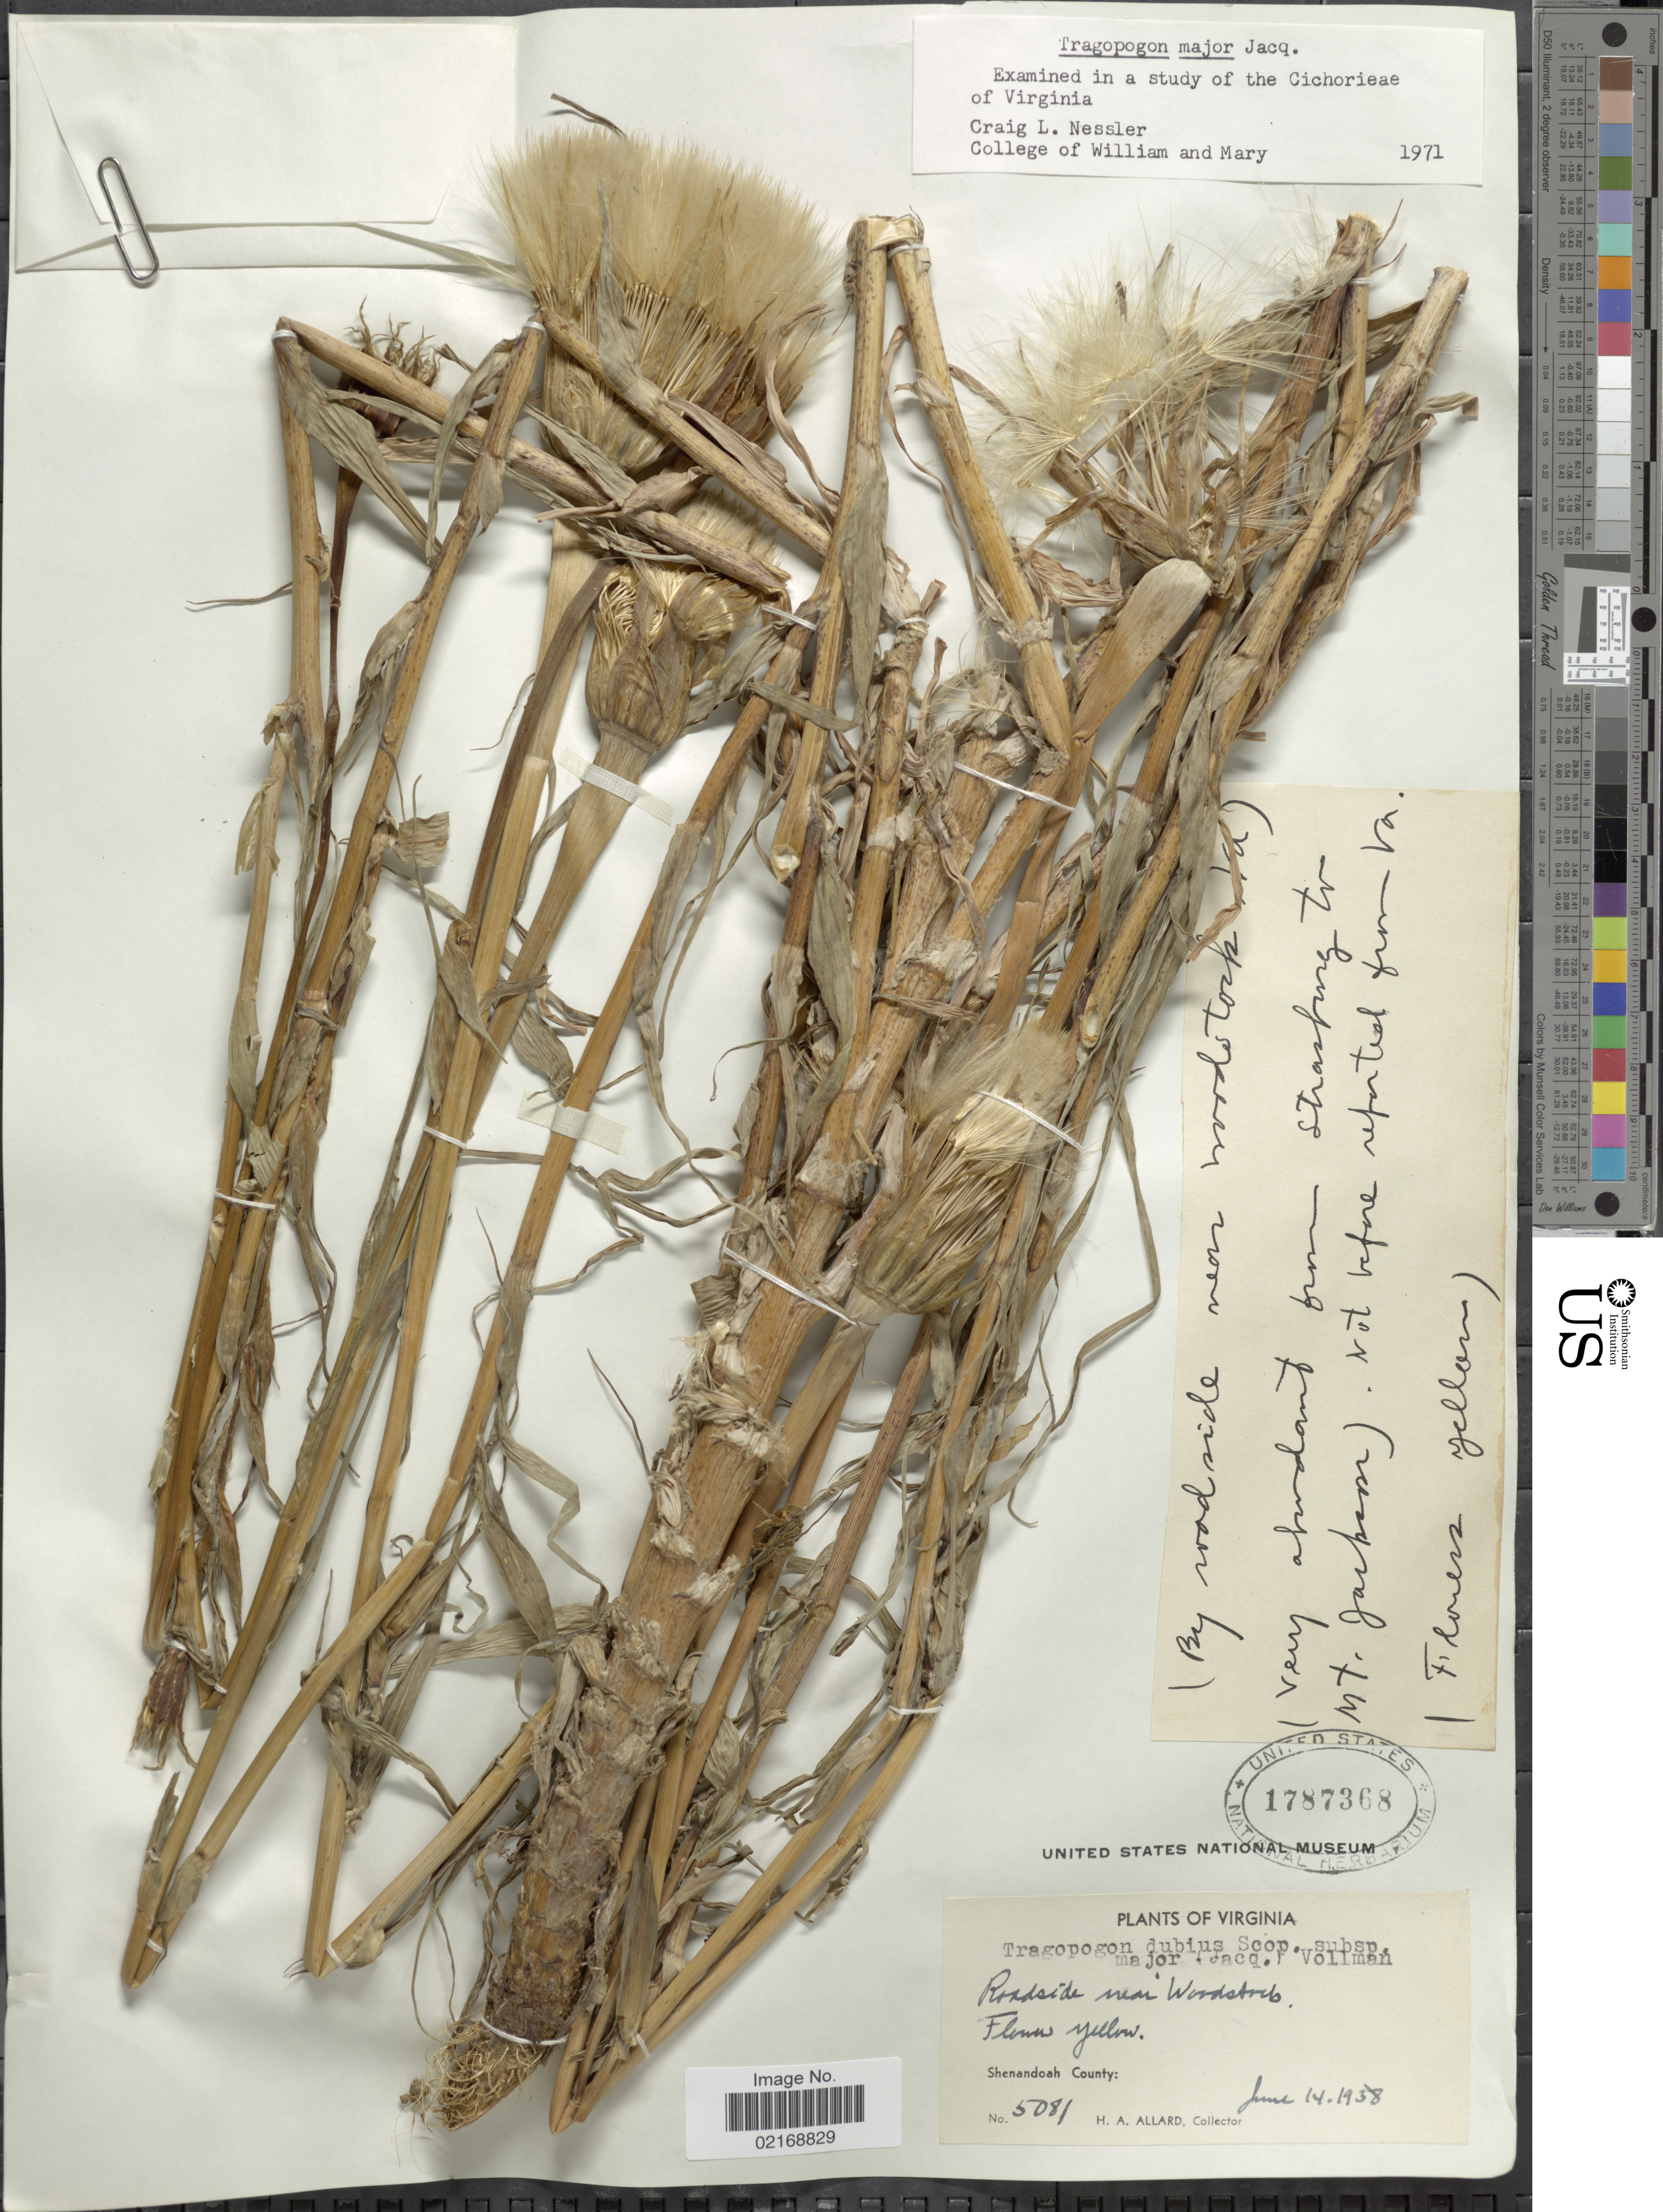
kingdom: Plantae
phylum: Tracheophyta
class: Magnoliopsida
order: Asterales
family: Asteraceae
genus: Tragopogon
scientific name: Tragopogon dubius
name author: Scop.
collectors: H. A. Allard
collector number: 5081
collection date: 1938-06-14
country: United States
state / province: Virginia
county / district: Shenandoah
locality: Shenandoah County. Roadside near Woodstock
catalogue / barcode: US 1787368